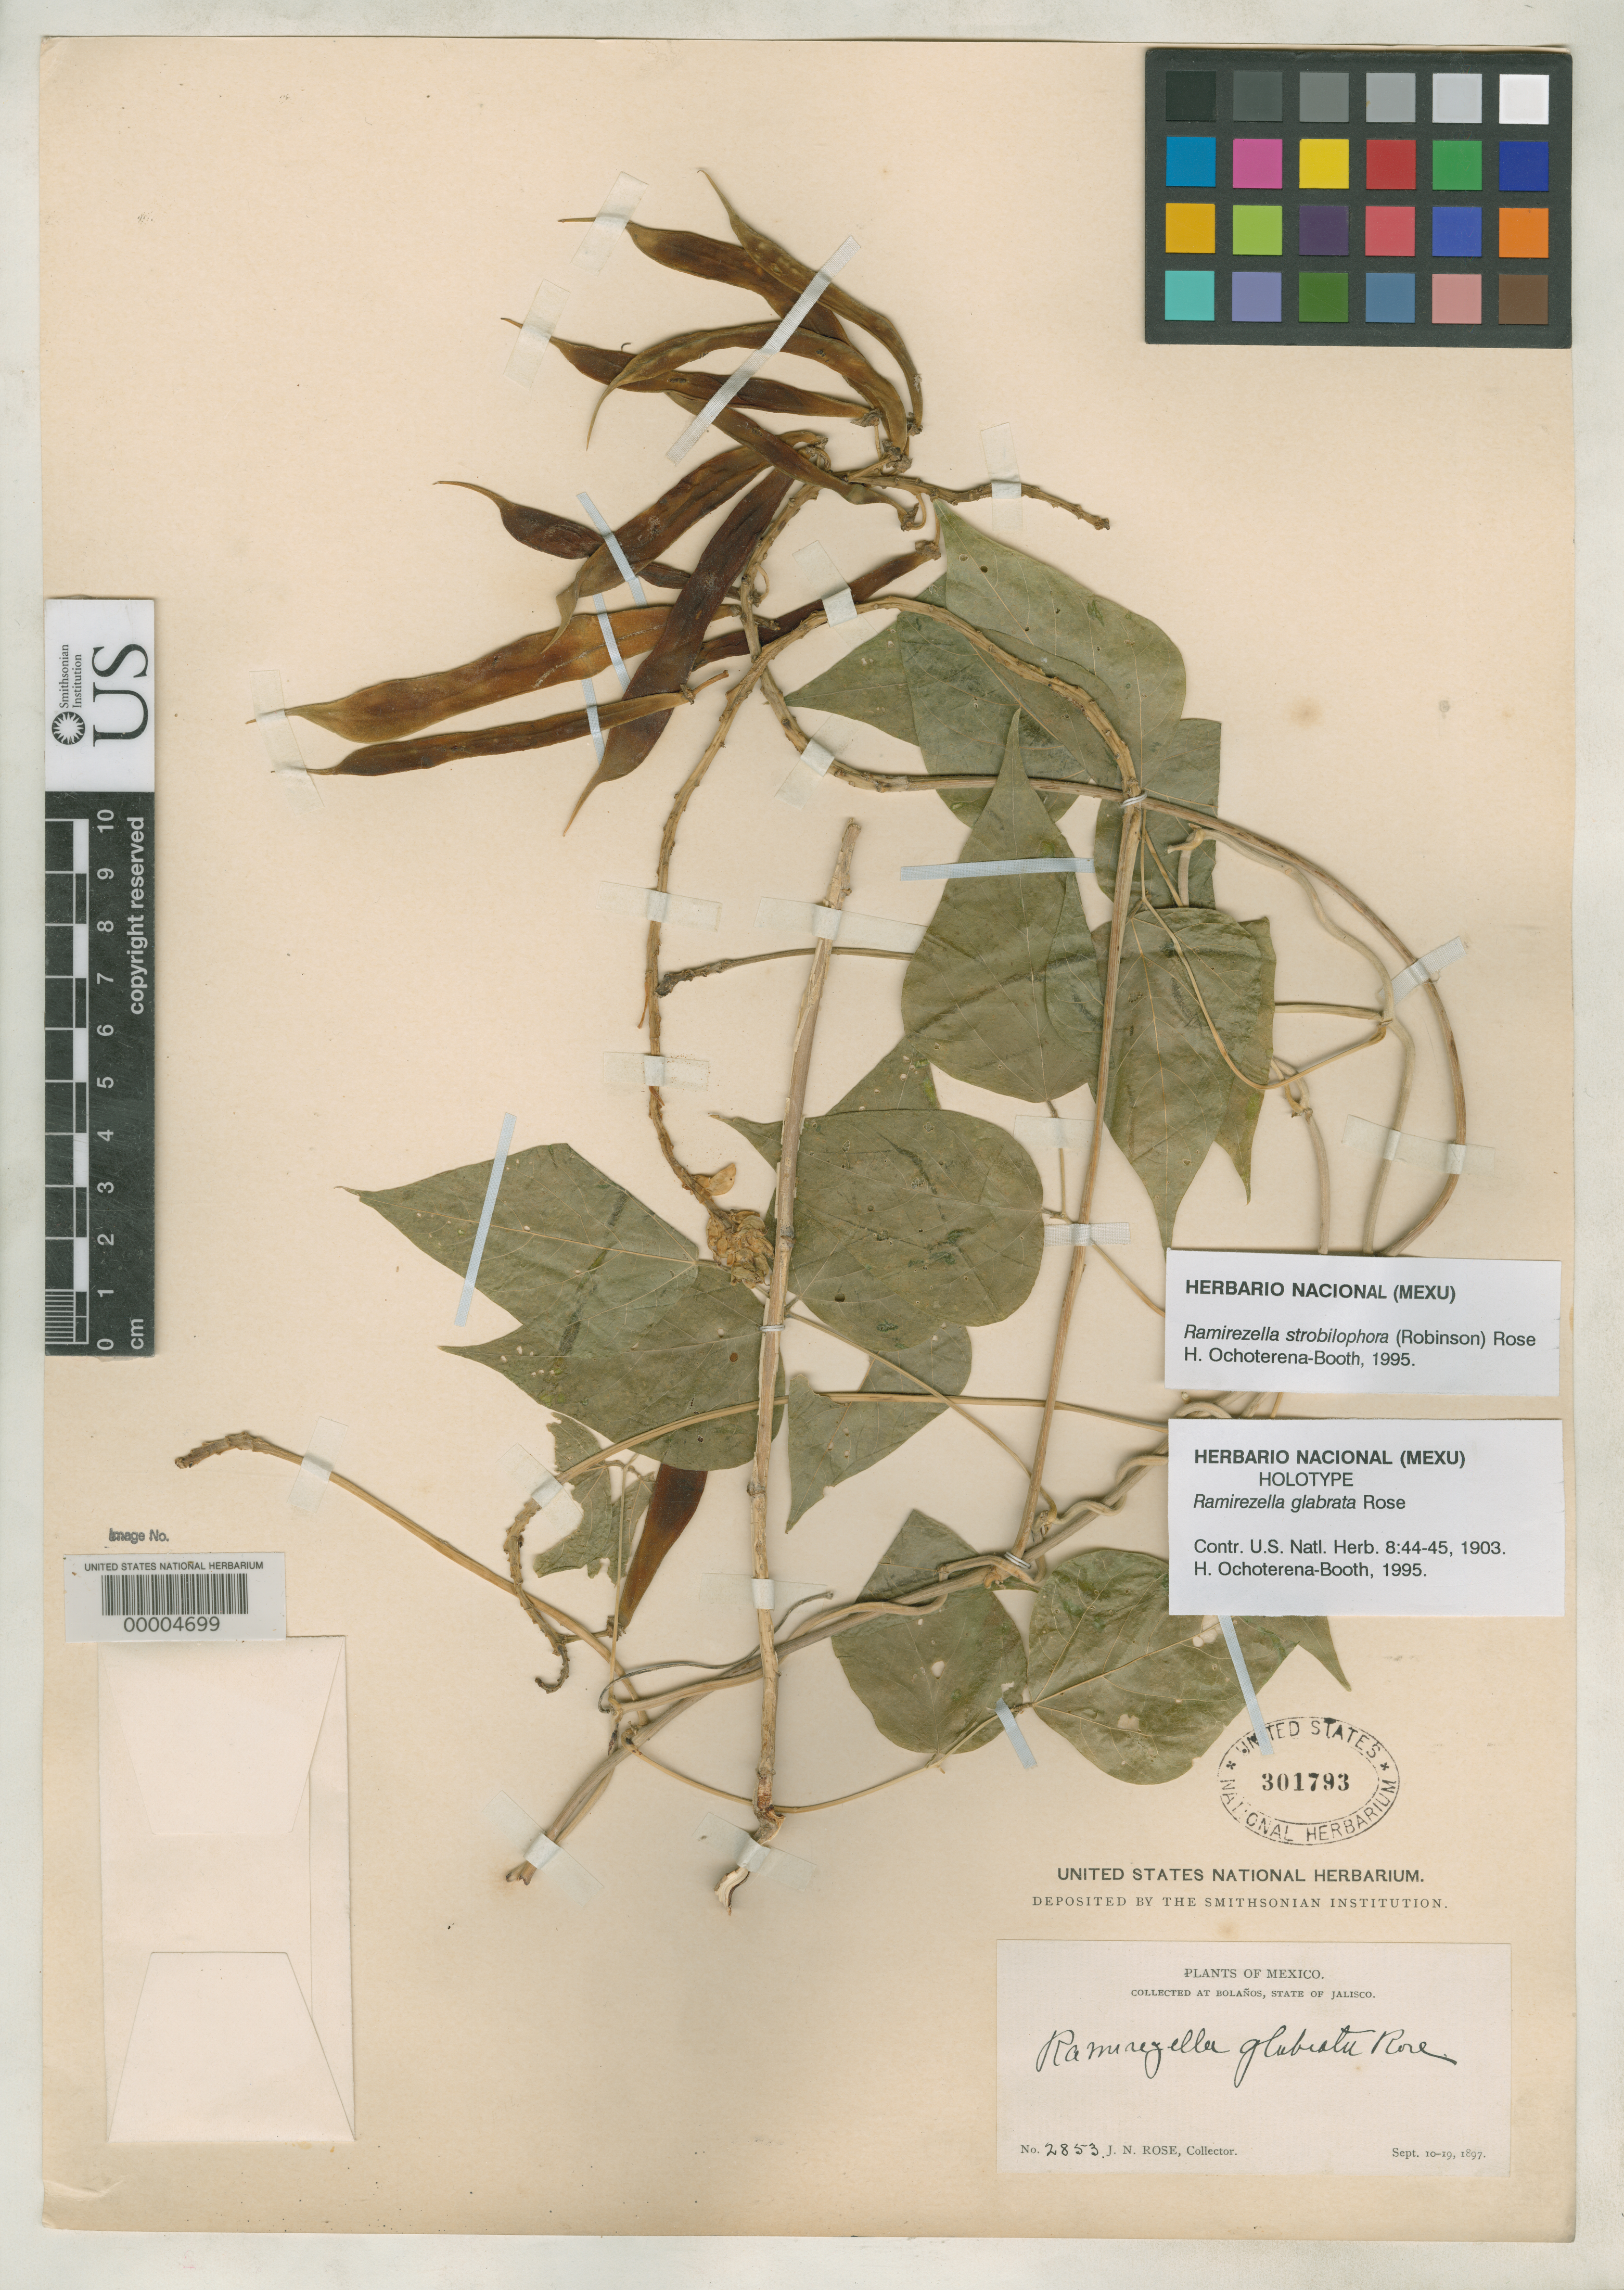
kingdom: Plantae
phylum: Tracheophyta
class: Magnoliopsida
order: Fabales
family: Fabaceae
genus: Ramirezella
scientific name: Ramirezella glabrata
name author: Rose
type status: Holotype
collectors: J. N. Rose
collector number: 2853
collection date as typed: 10 Sep 1897 to 19 Sep 1897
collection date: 1897-09-10/1897-09-19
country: Mexico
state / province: Jalisco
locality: Bolanos.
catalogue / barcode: US 301793